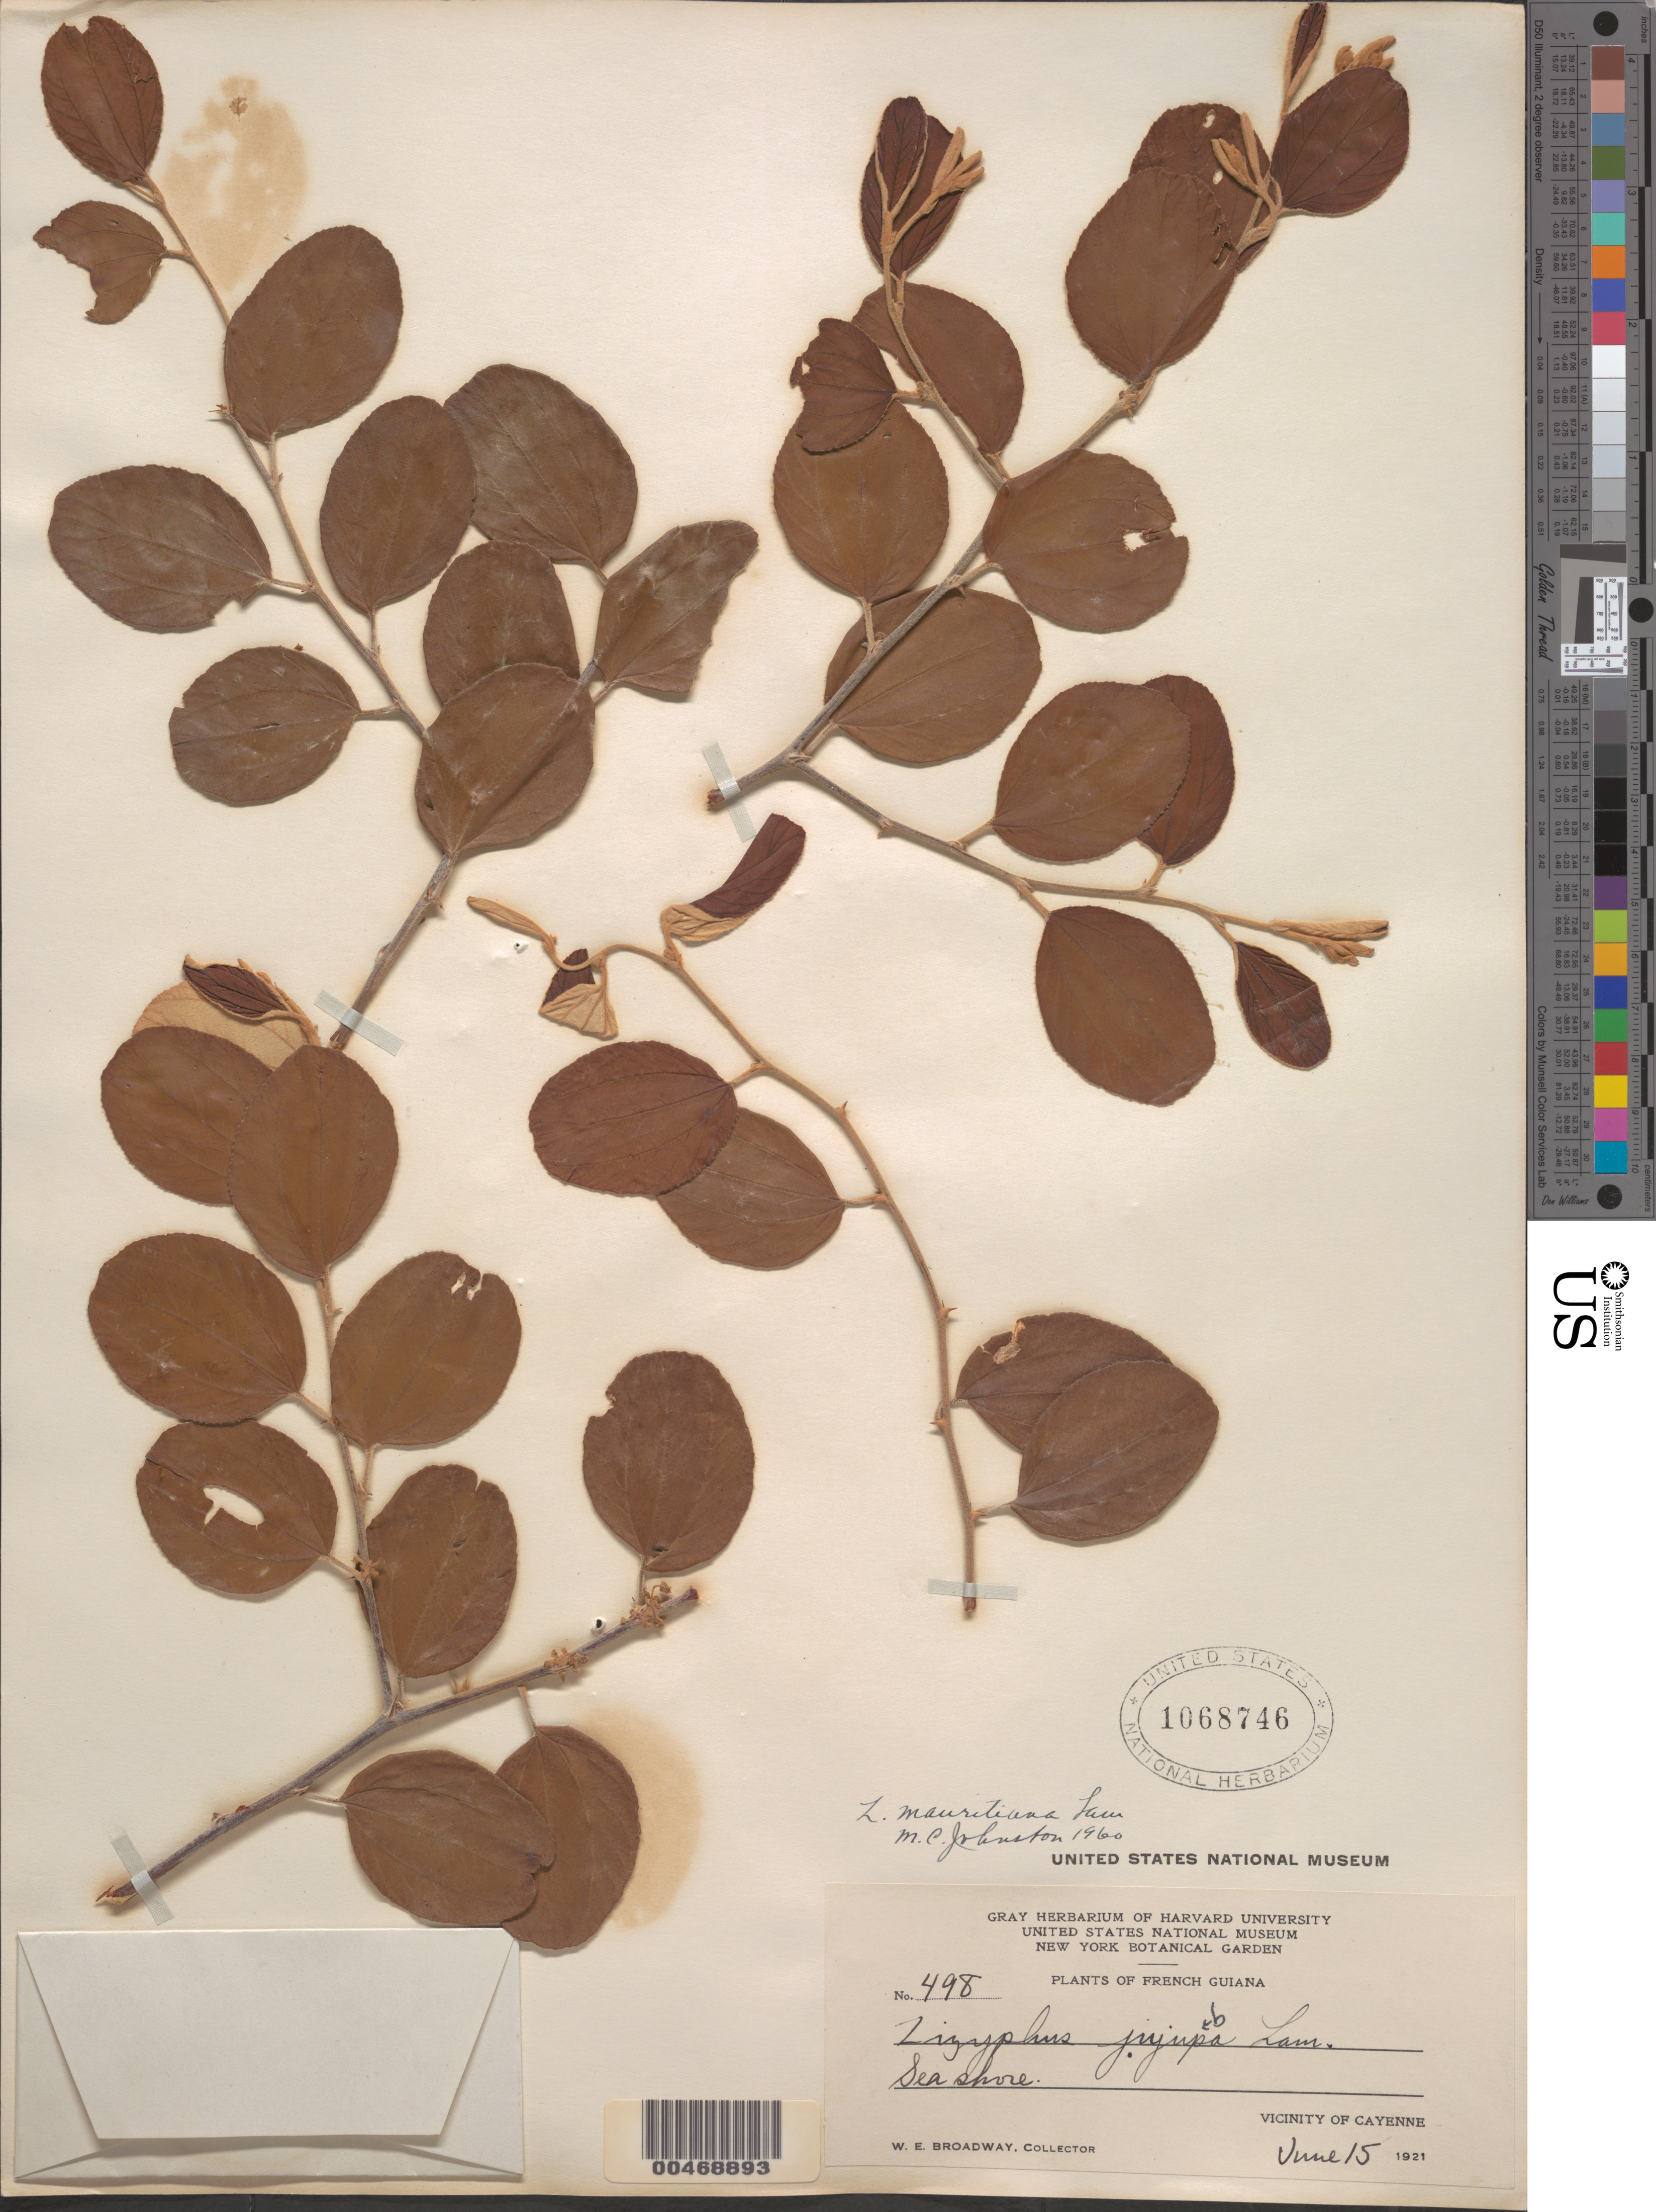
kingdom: Plantae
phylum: Tracheophyta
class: Magnoliopsida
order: Rosales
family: Rhamnaceae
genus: Ziziphus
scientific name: Ziziphus mauritiana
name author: Lam.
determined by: Lima, R.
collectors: W. E. Broadway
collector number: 498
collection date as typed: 15-Jun-21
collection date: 1921-06-15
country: French Guiana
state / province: Cayenne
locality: Cayenne, vic.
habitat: Seashore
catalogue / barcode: US 1068746